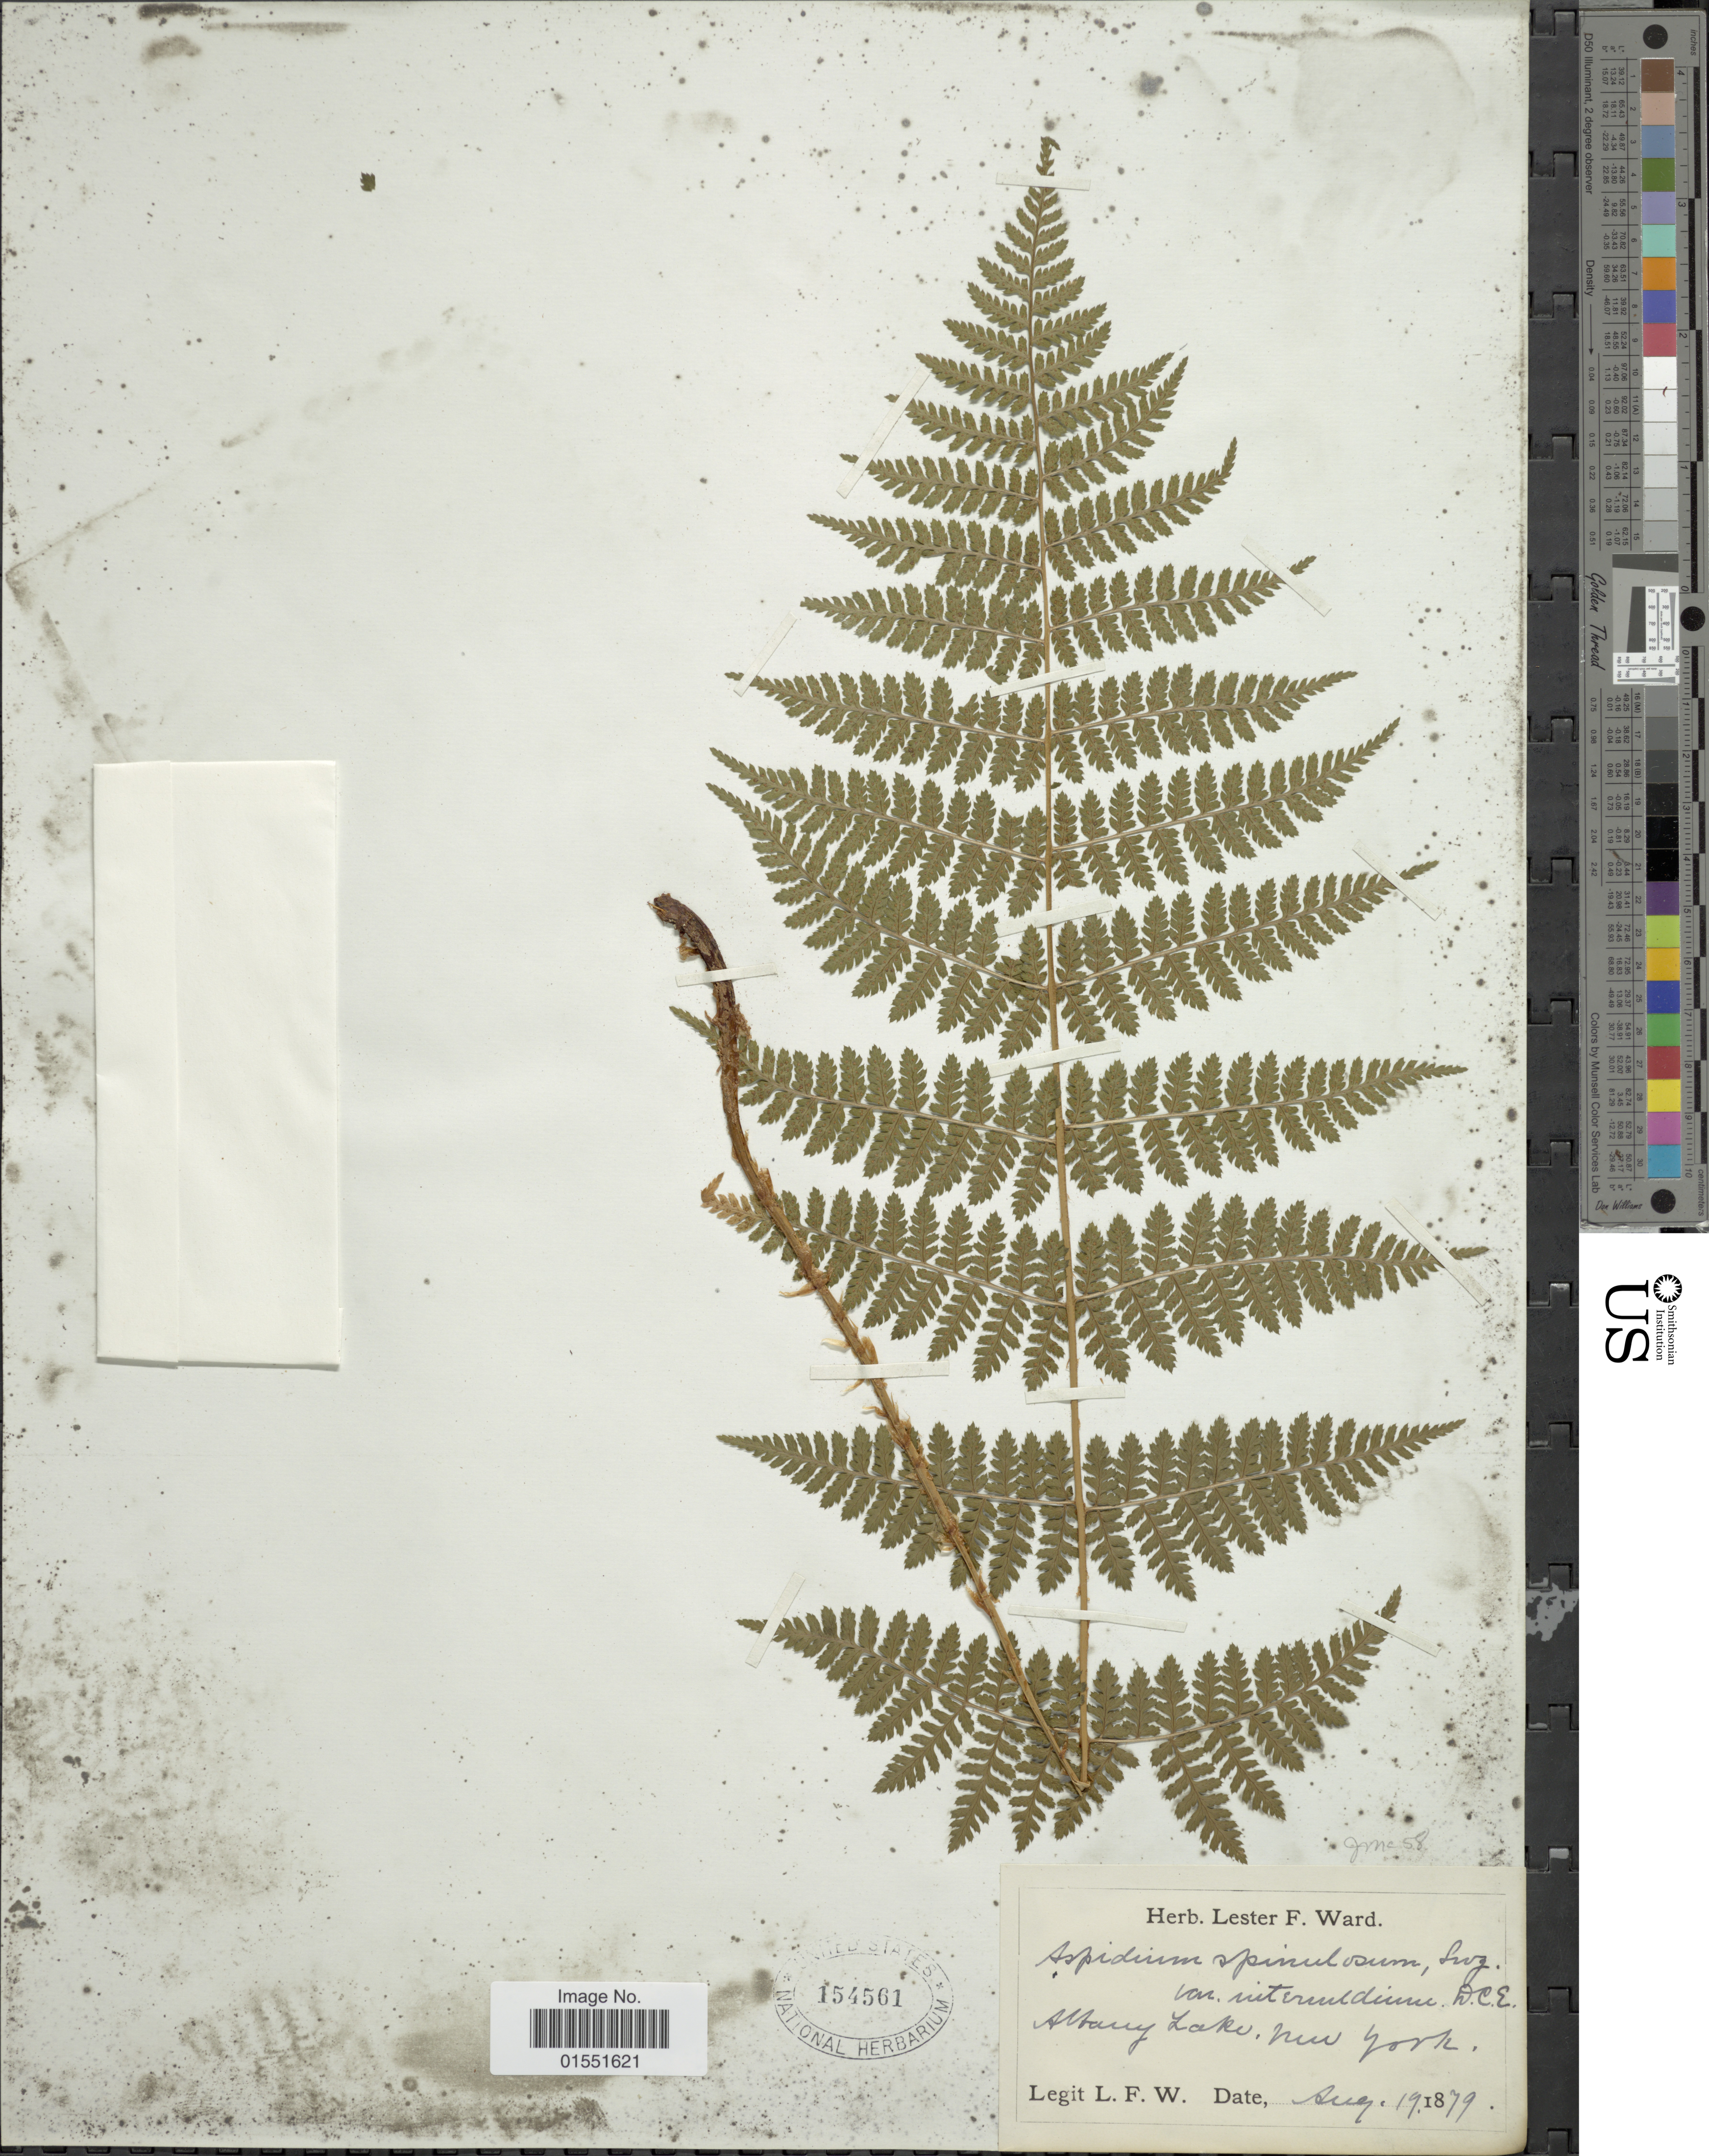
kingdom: Plantae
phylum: Tracheophyta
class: Polypodiopsida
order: Polypodiales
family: Dryopteridaceae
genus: Dryopteris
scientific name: Dryopteris intermedia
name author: (Muhl.) A. Gray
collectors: L. F. Ward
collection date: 1879-08-19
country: United States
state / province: New York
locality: Albany Lake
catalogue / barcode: US 154561